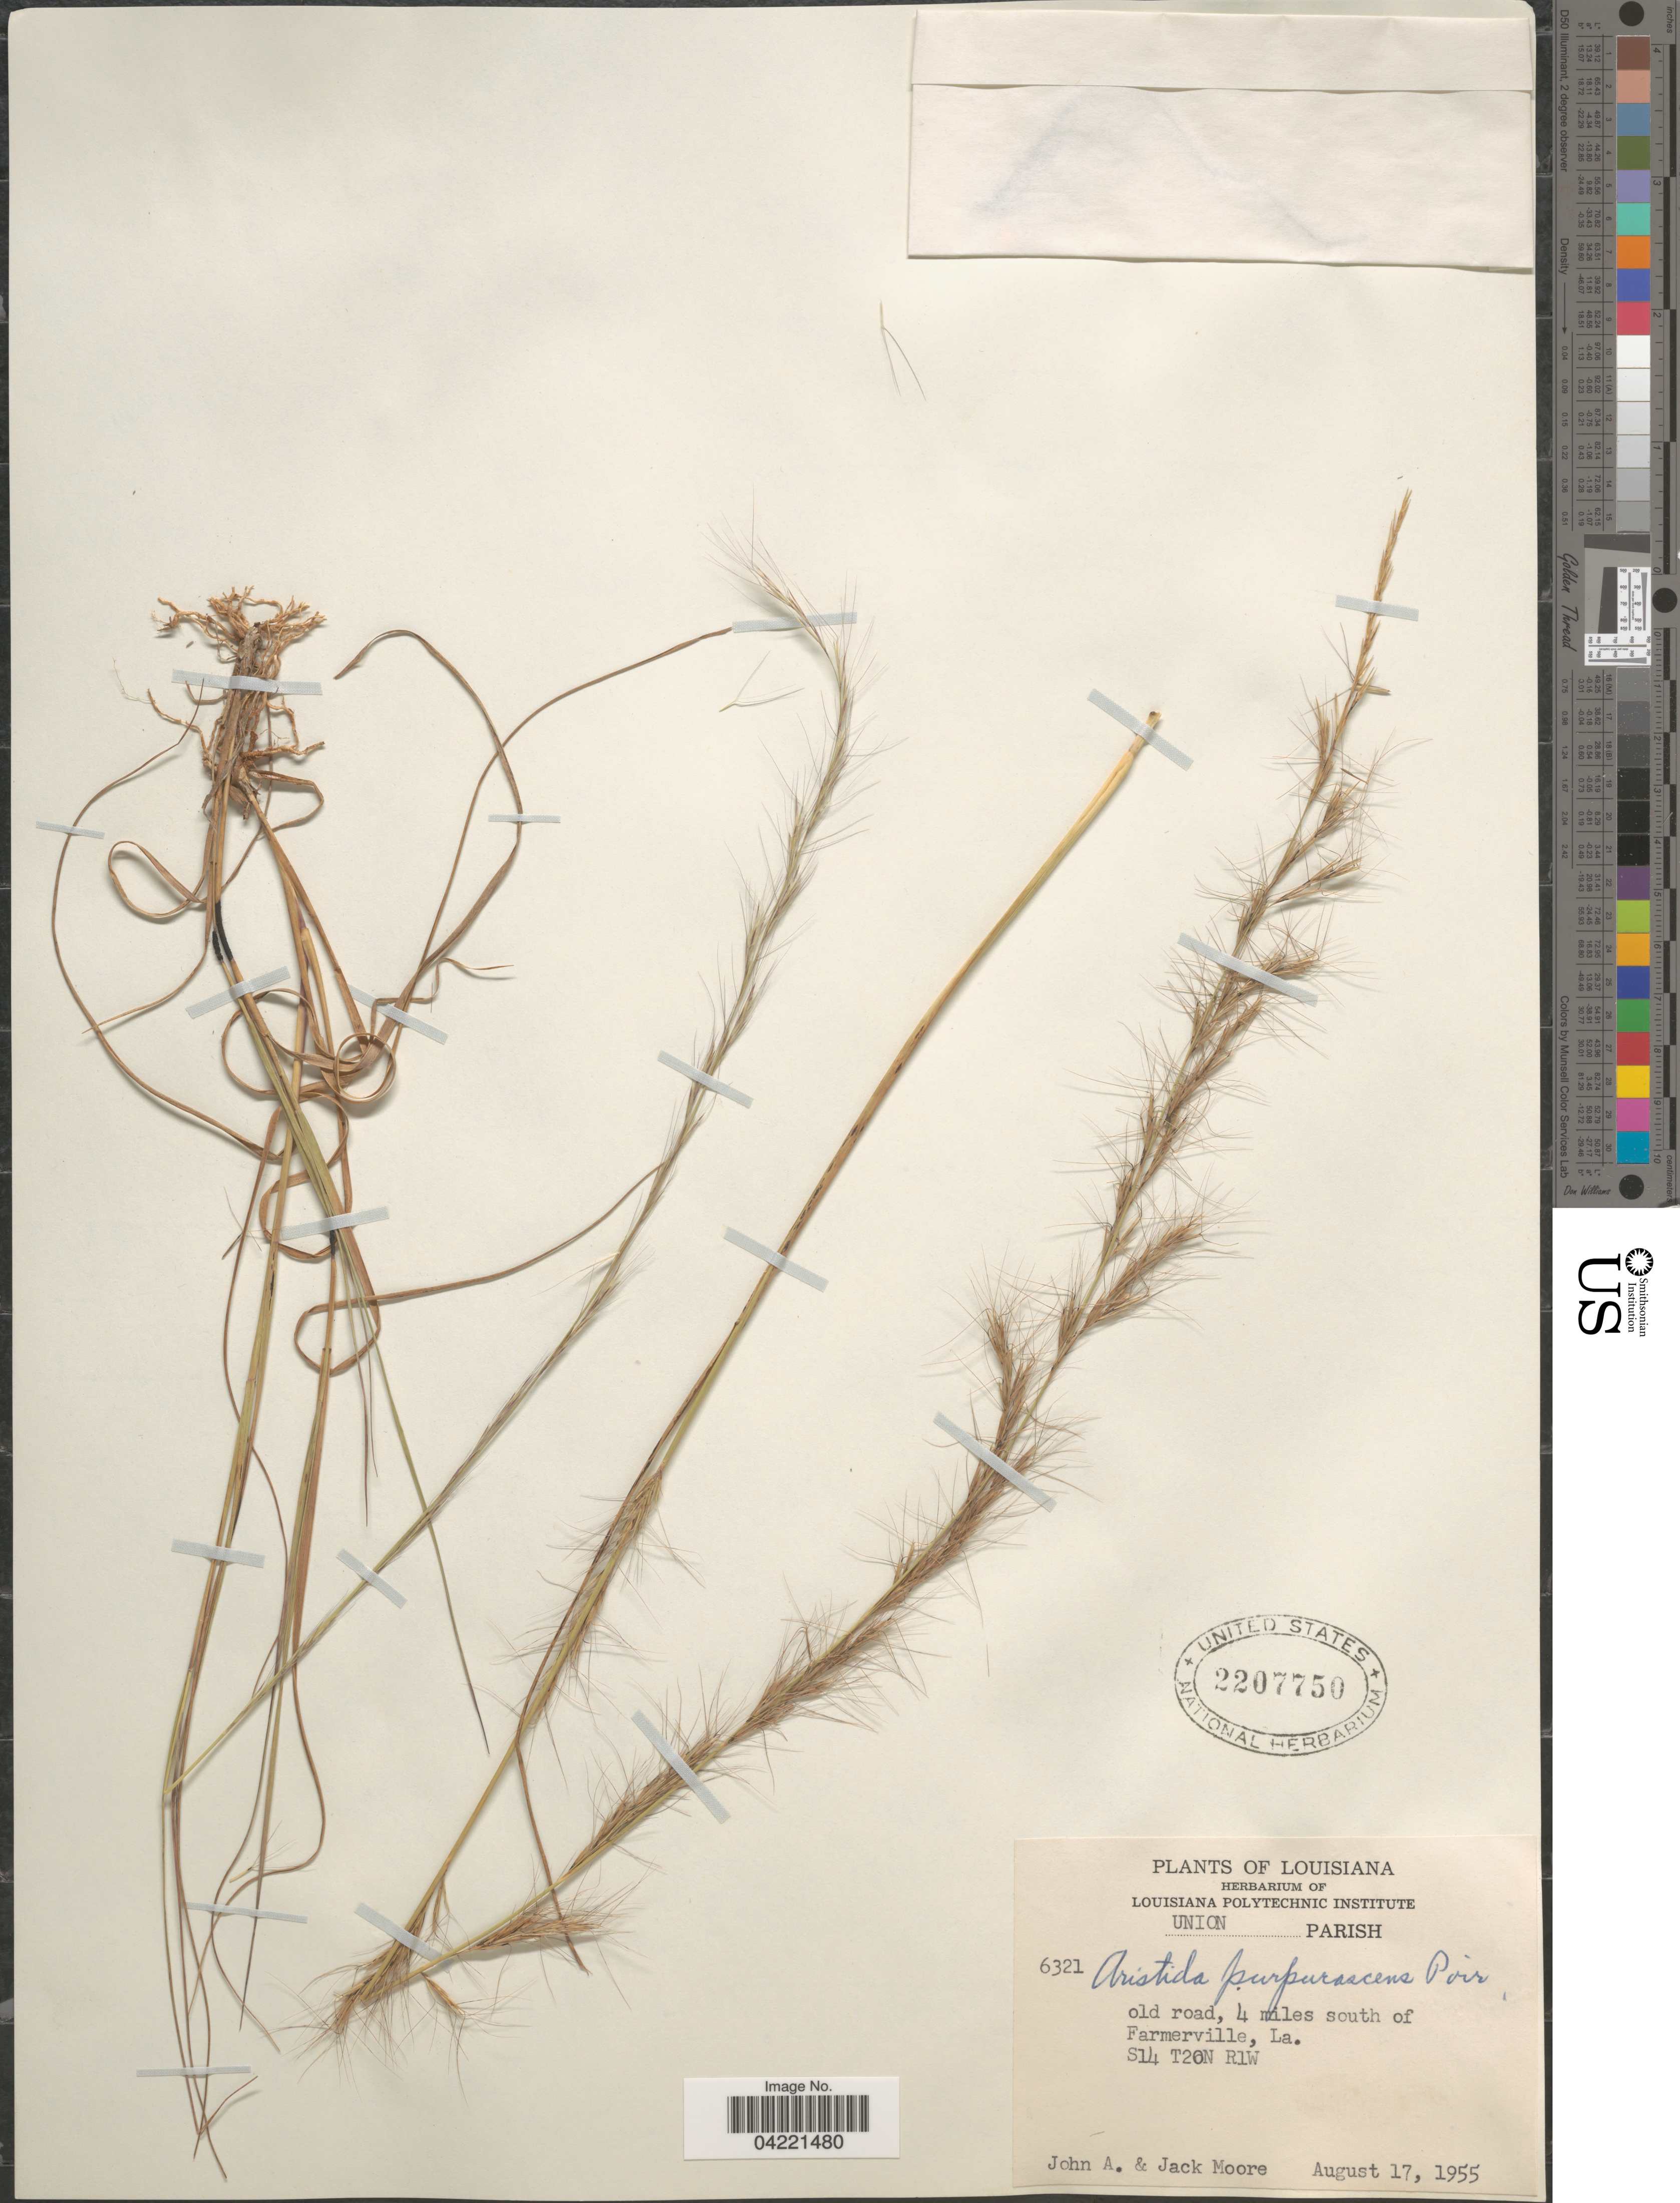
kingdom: Plantae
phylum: Tracheophyta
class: Liliopsida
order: Poales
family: Poaceae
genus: Aristida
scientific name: Aristida purpurascens var. purpurescens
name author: Poir.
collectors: J. A. Moore & J. Moore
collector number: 6321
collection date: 1955-08-17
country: United States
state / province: Louisiana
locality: Union Parish. Old road, 4 miles south of Farmerville, S14 T20N R1W.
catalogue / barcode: US 2207750